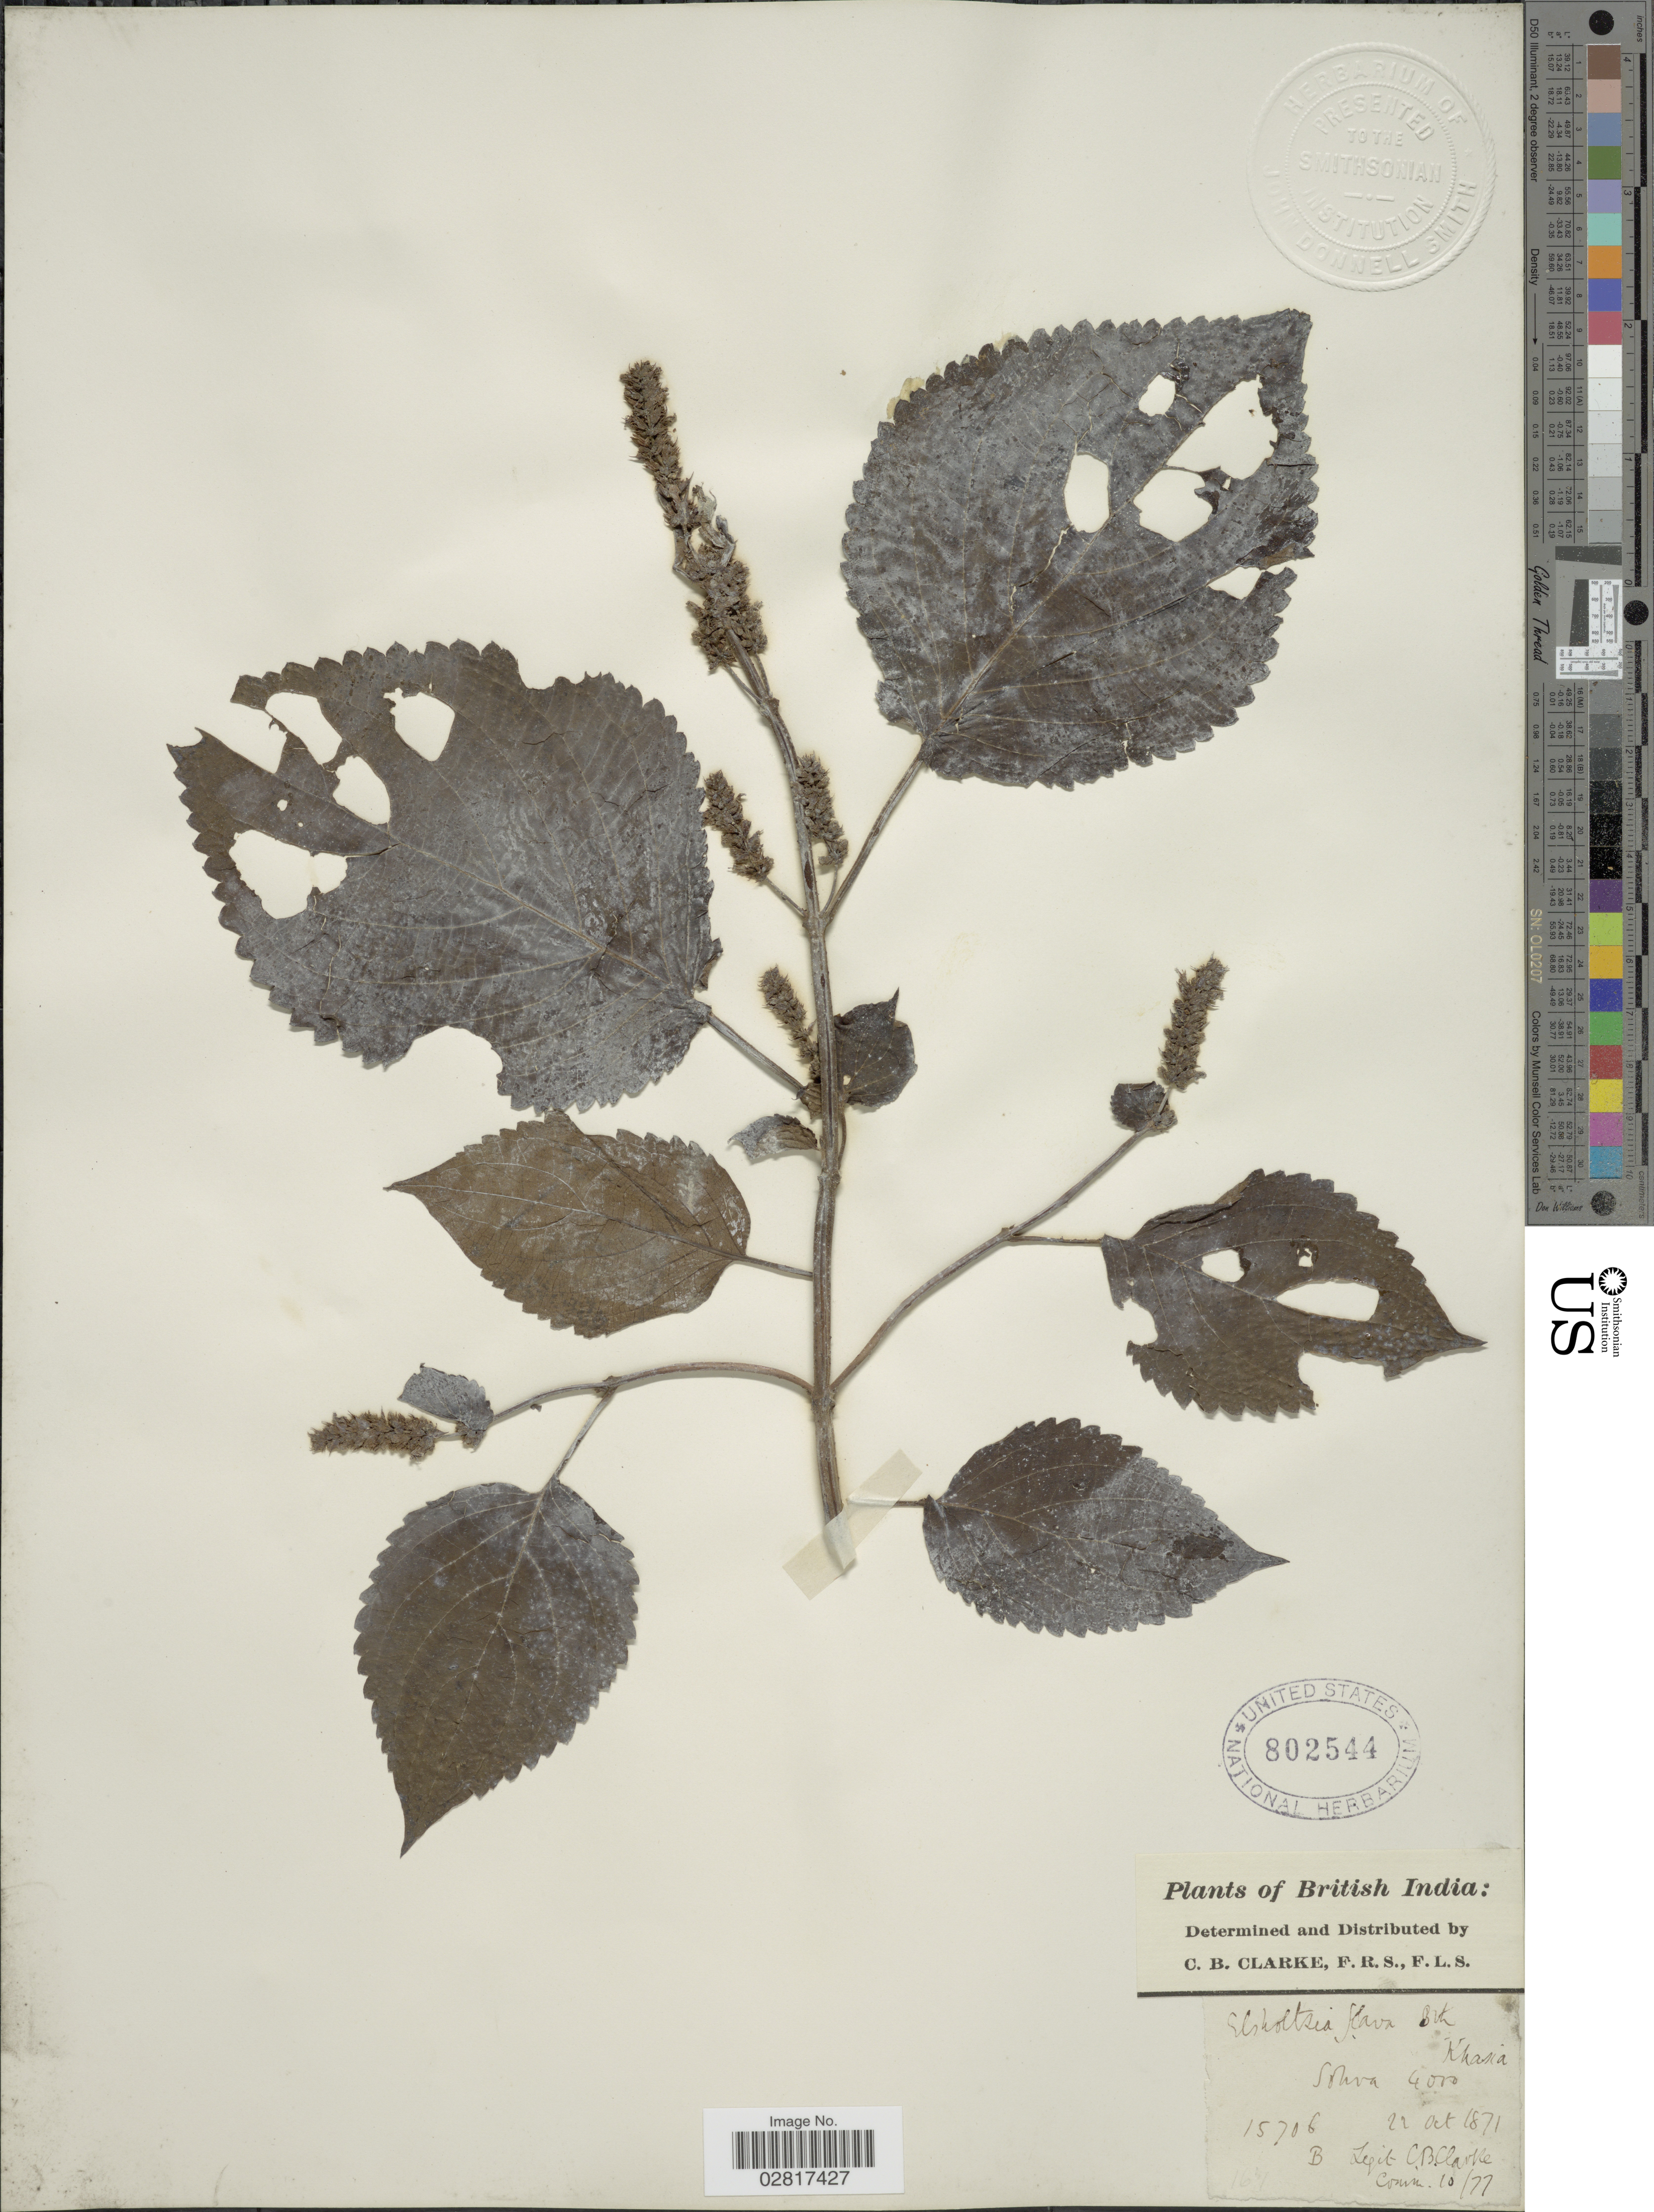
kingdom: Plantae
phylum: Tracheophyta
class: Magnoliopsida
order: Lamiales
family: Lamiaceae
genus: Elsholtzia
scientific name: Elsholtzia flava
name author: (Benth.) Benth.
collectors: C. B. Clarke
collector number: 15706B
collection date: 1871-10-22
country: India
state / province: Meghalaya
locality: British India. Sohra, Khasia.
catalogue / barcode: US 802544